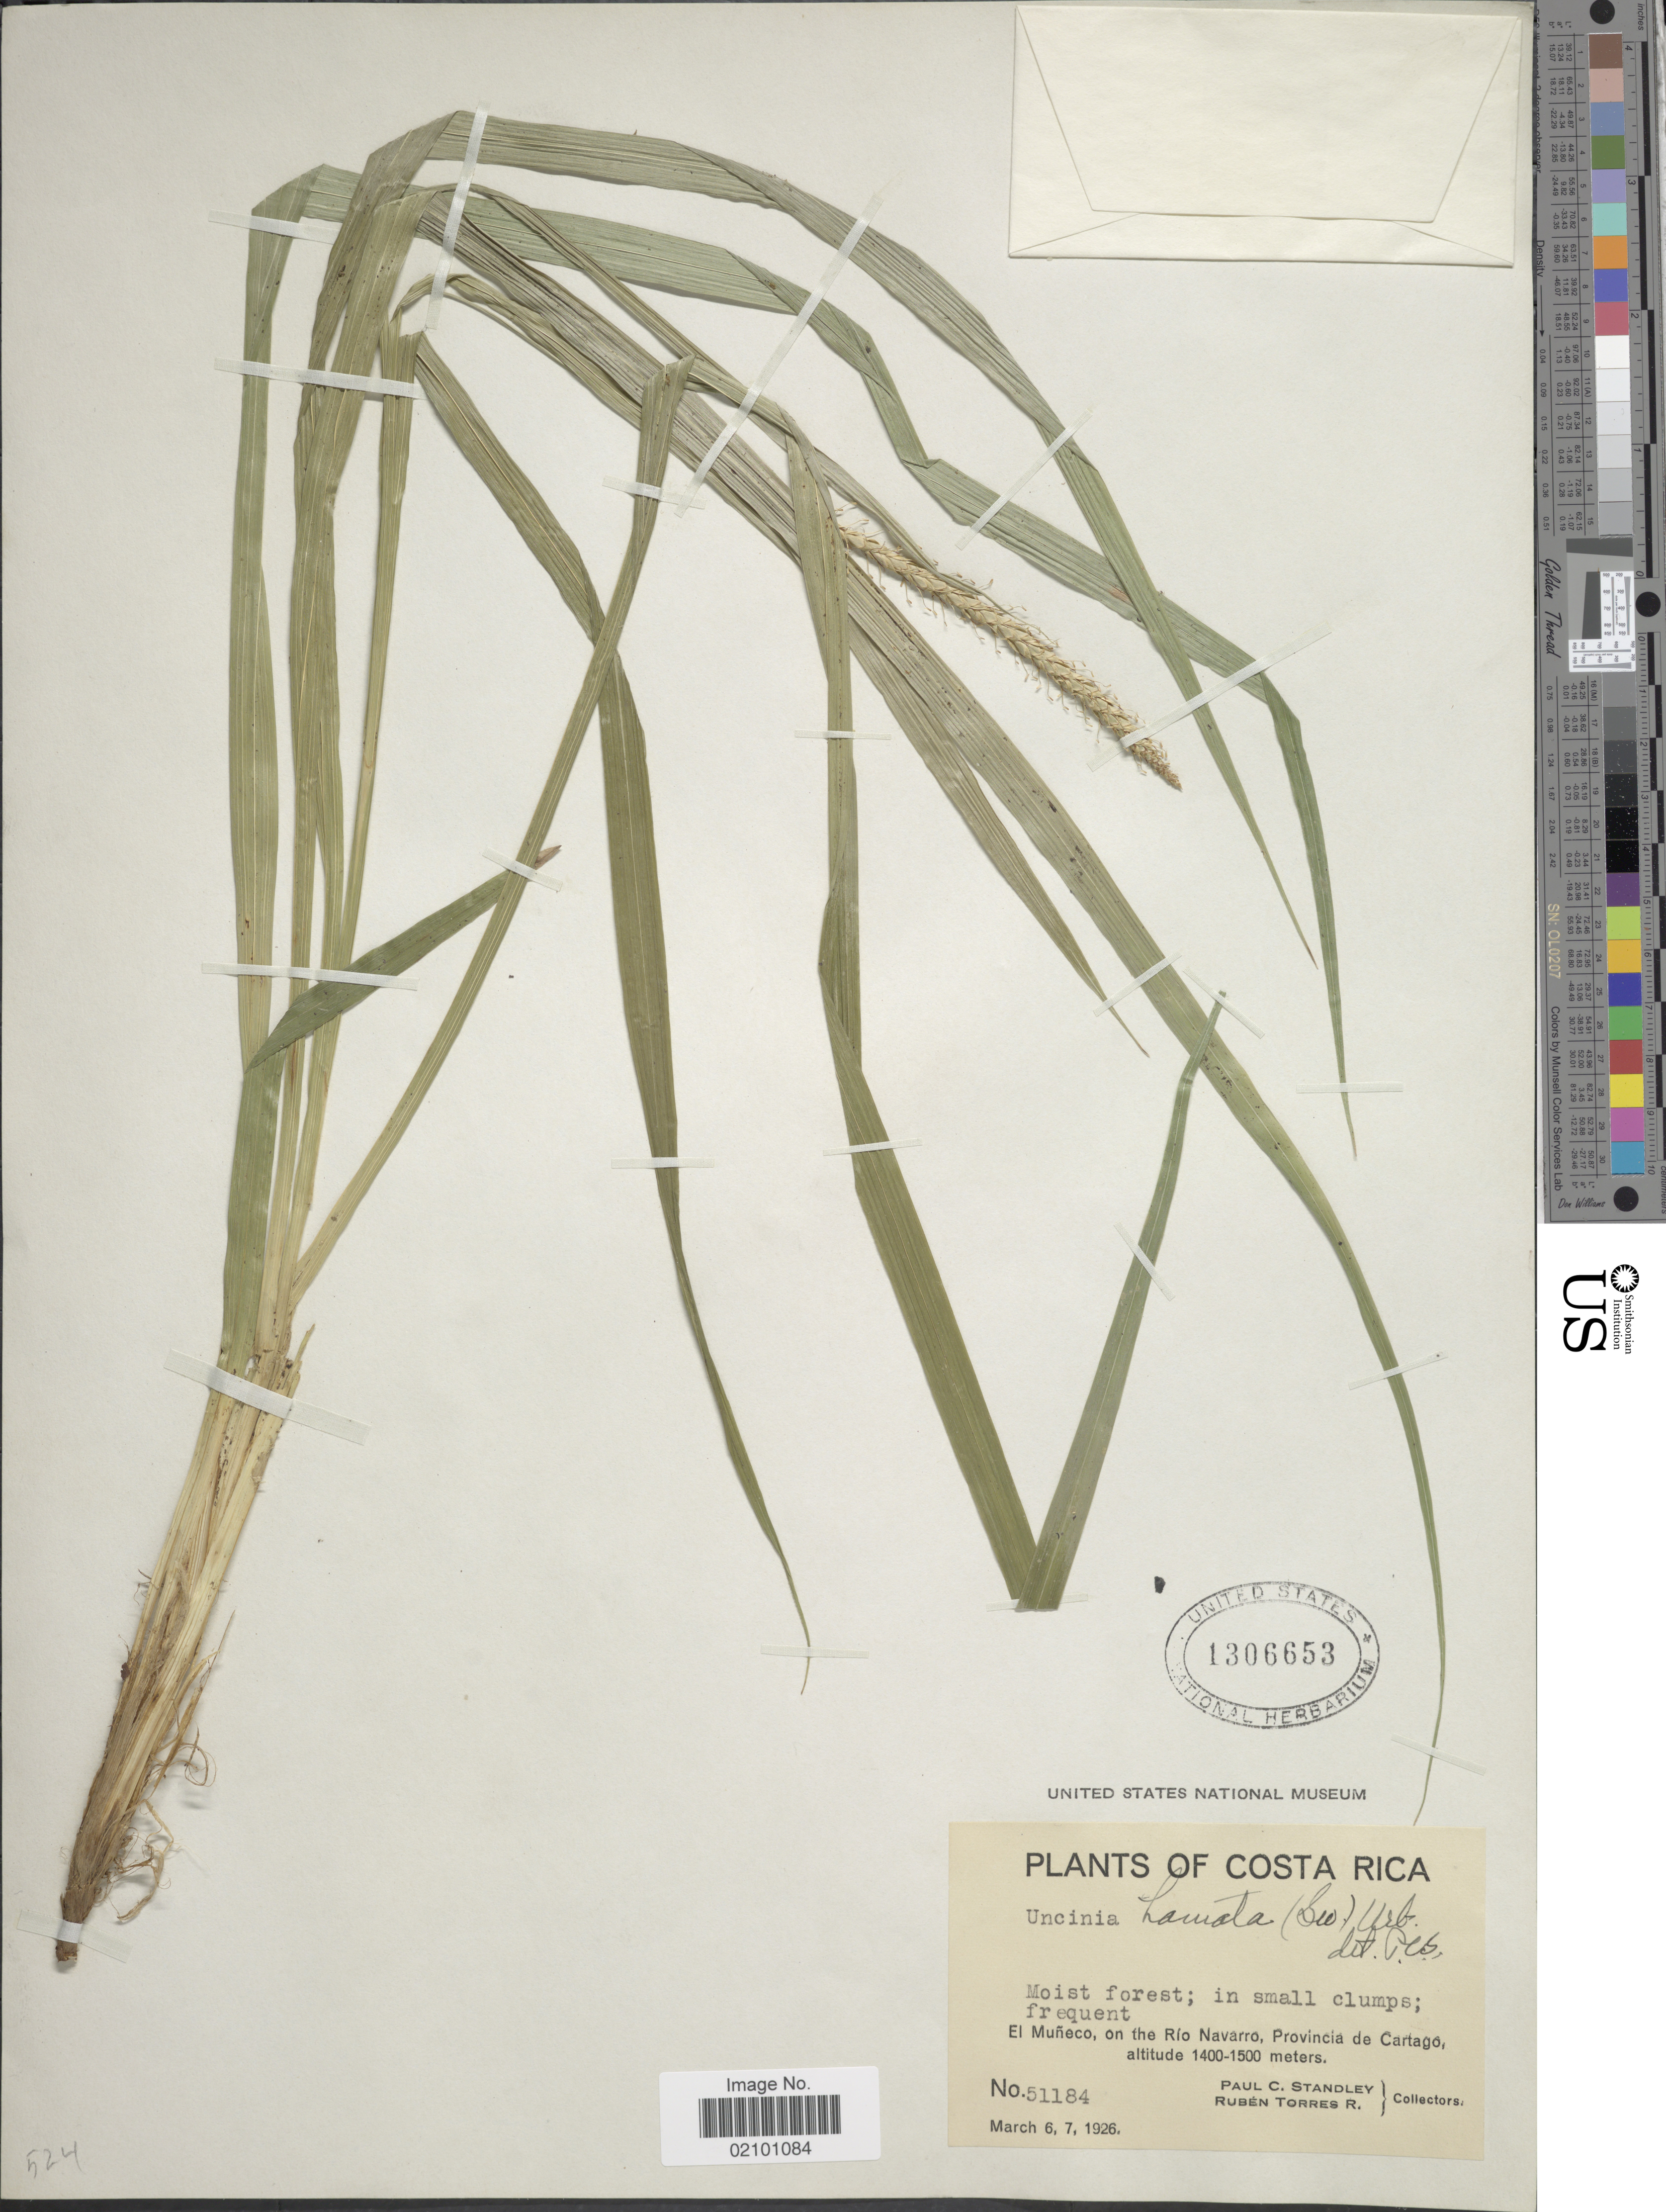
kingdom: Plantae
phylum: Tracheophyta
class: Liliopsida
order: Poales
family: Cyperaceae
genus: Carex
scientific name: Carex hamata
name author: Sw.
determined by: Jimnéz-Mejias, Pedro, (UPOS), Universidad Pablo de Olavide (SPAIN)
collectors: P. C. Standley & R. Torres Rojas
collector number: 51184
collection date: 1926-03-06/1926-03-07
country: Costa Rica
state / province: Cartago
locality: El Muneco, on the Rio Navarro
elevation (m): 1400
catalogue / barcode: US 1306653